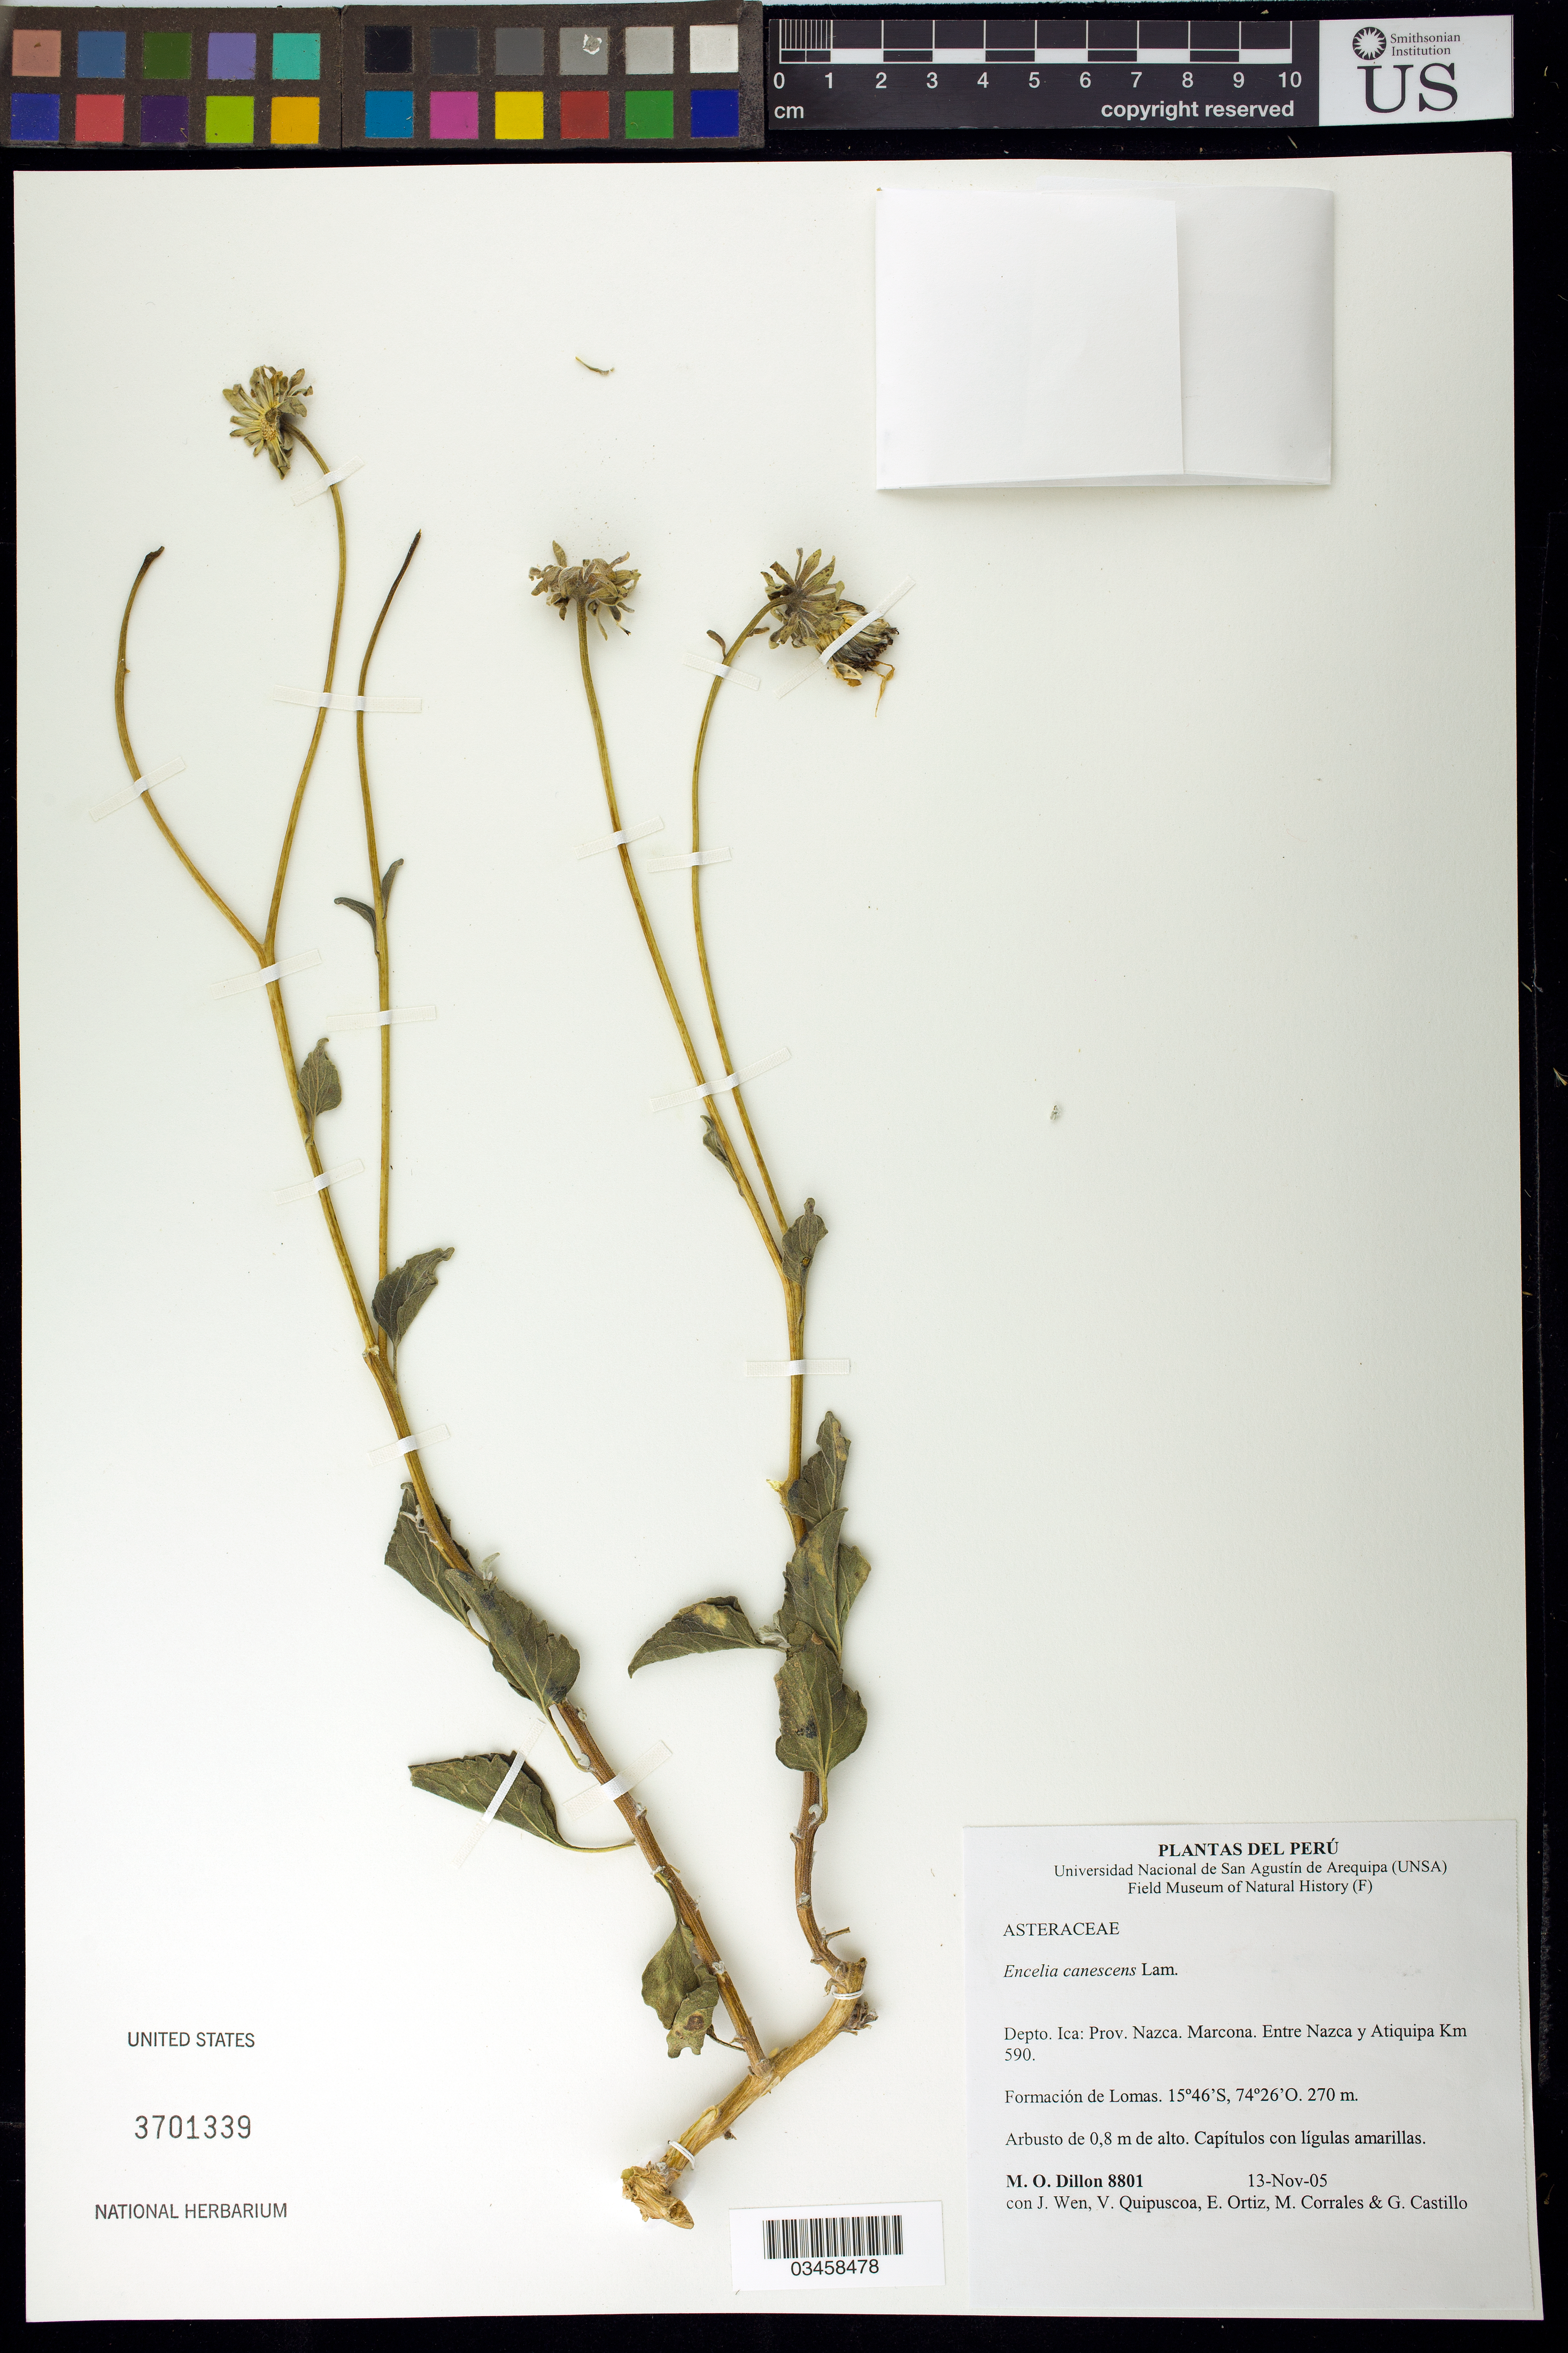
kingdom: Plantae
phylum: Tracheophyta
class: Magnoliopsida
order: Asterales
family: Asteraceae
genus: Encelia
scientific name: Encelia canescens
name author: Lam.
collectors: M. O. Dillon, V. Quipuscoa, E. Ortiz, M. Corrales & G. Castillo C.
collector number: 8801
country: Peru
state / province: Ica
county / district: Nazca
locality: Marcona, Narcona. Entre Nazca and Atiquipa Km 590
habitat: Formacion de Lomas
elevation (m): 270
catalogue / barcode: US 3701339